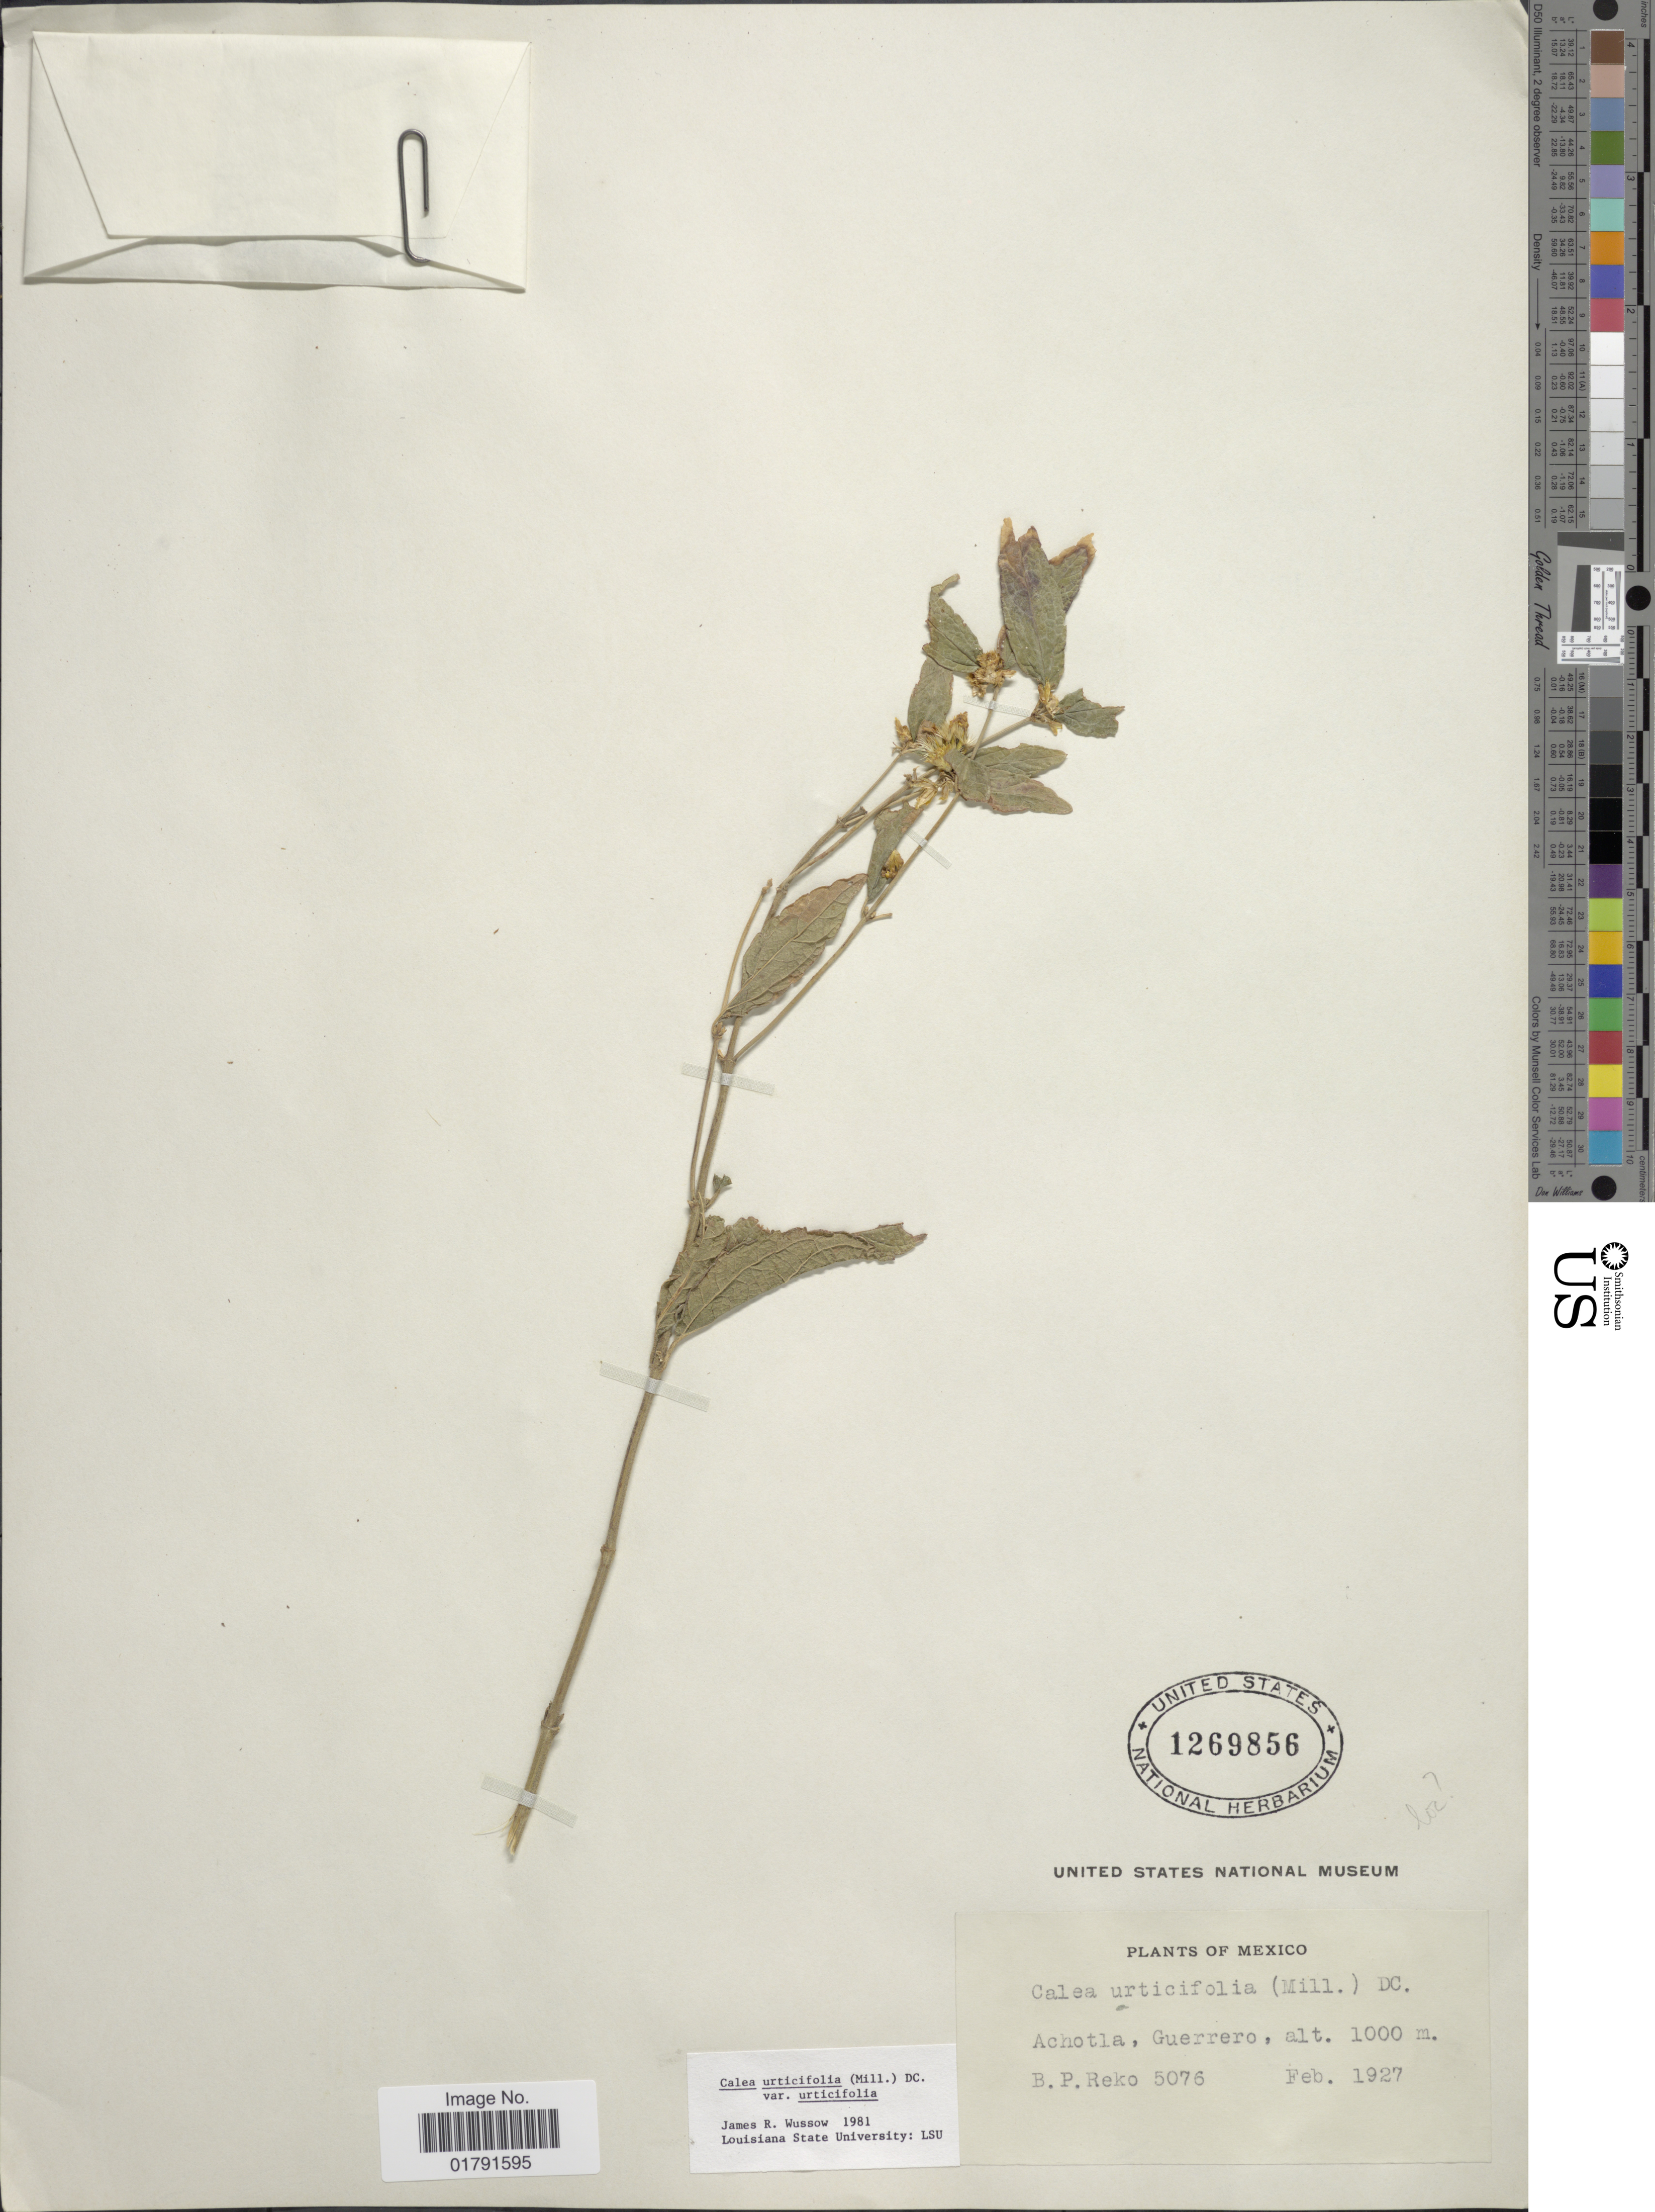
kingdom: Plantae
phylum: Tracheophyta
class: Magnoliopsida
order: Asterales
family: Asteraceae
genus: Calea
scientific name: Calea urticifolia var. urticifolia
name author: (Mill.) DC.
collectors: B. P. Reko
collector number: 5076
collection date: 1927-02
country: Mexico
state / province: Guerrero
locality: Achotla.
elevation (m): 1000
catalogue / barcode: US 1269856